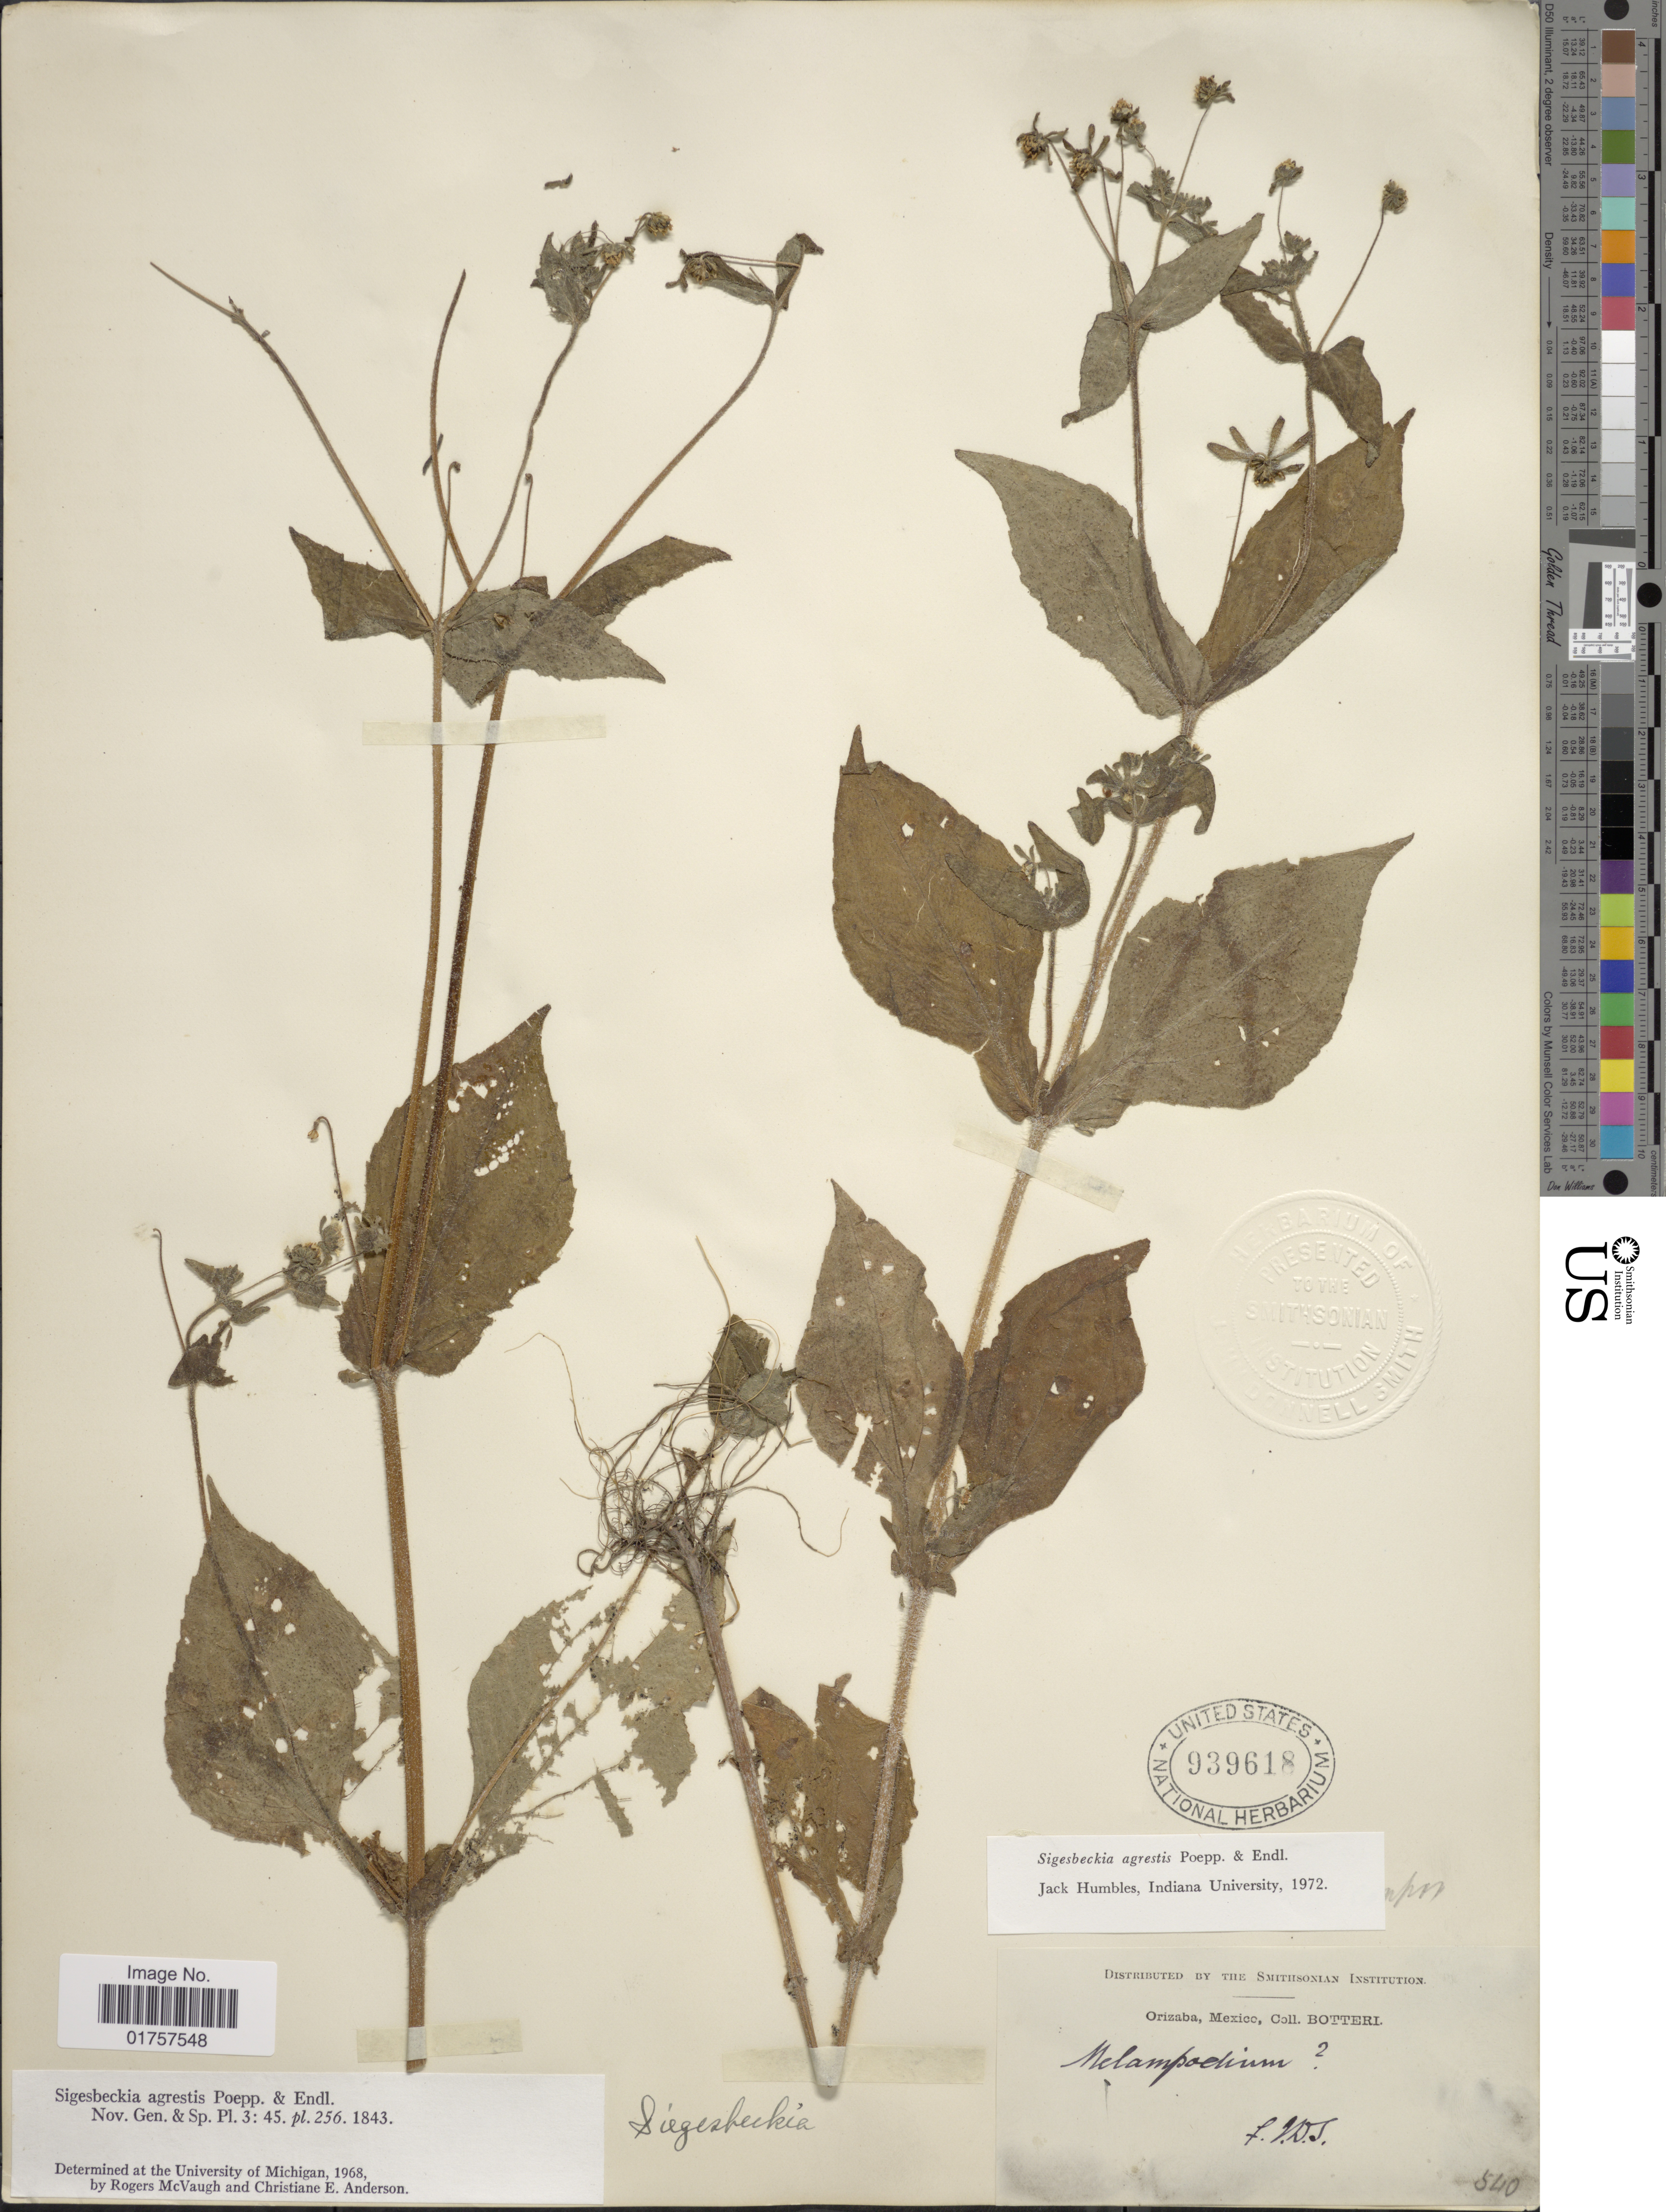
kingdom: Plantae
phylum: Tracheophyta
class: Magnoliopsida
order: Asterales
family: Asteraceae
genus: Sigesbeckia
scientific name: Sigesbeckia agrestis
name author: Poepp.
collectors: -. Botteri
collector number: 540?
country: Mexico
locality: Orizaba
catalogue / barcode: US 939618